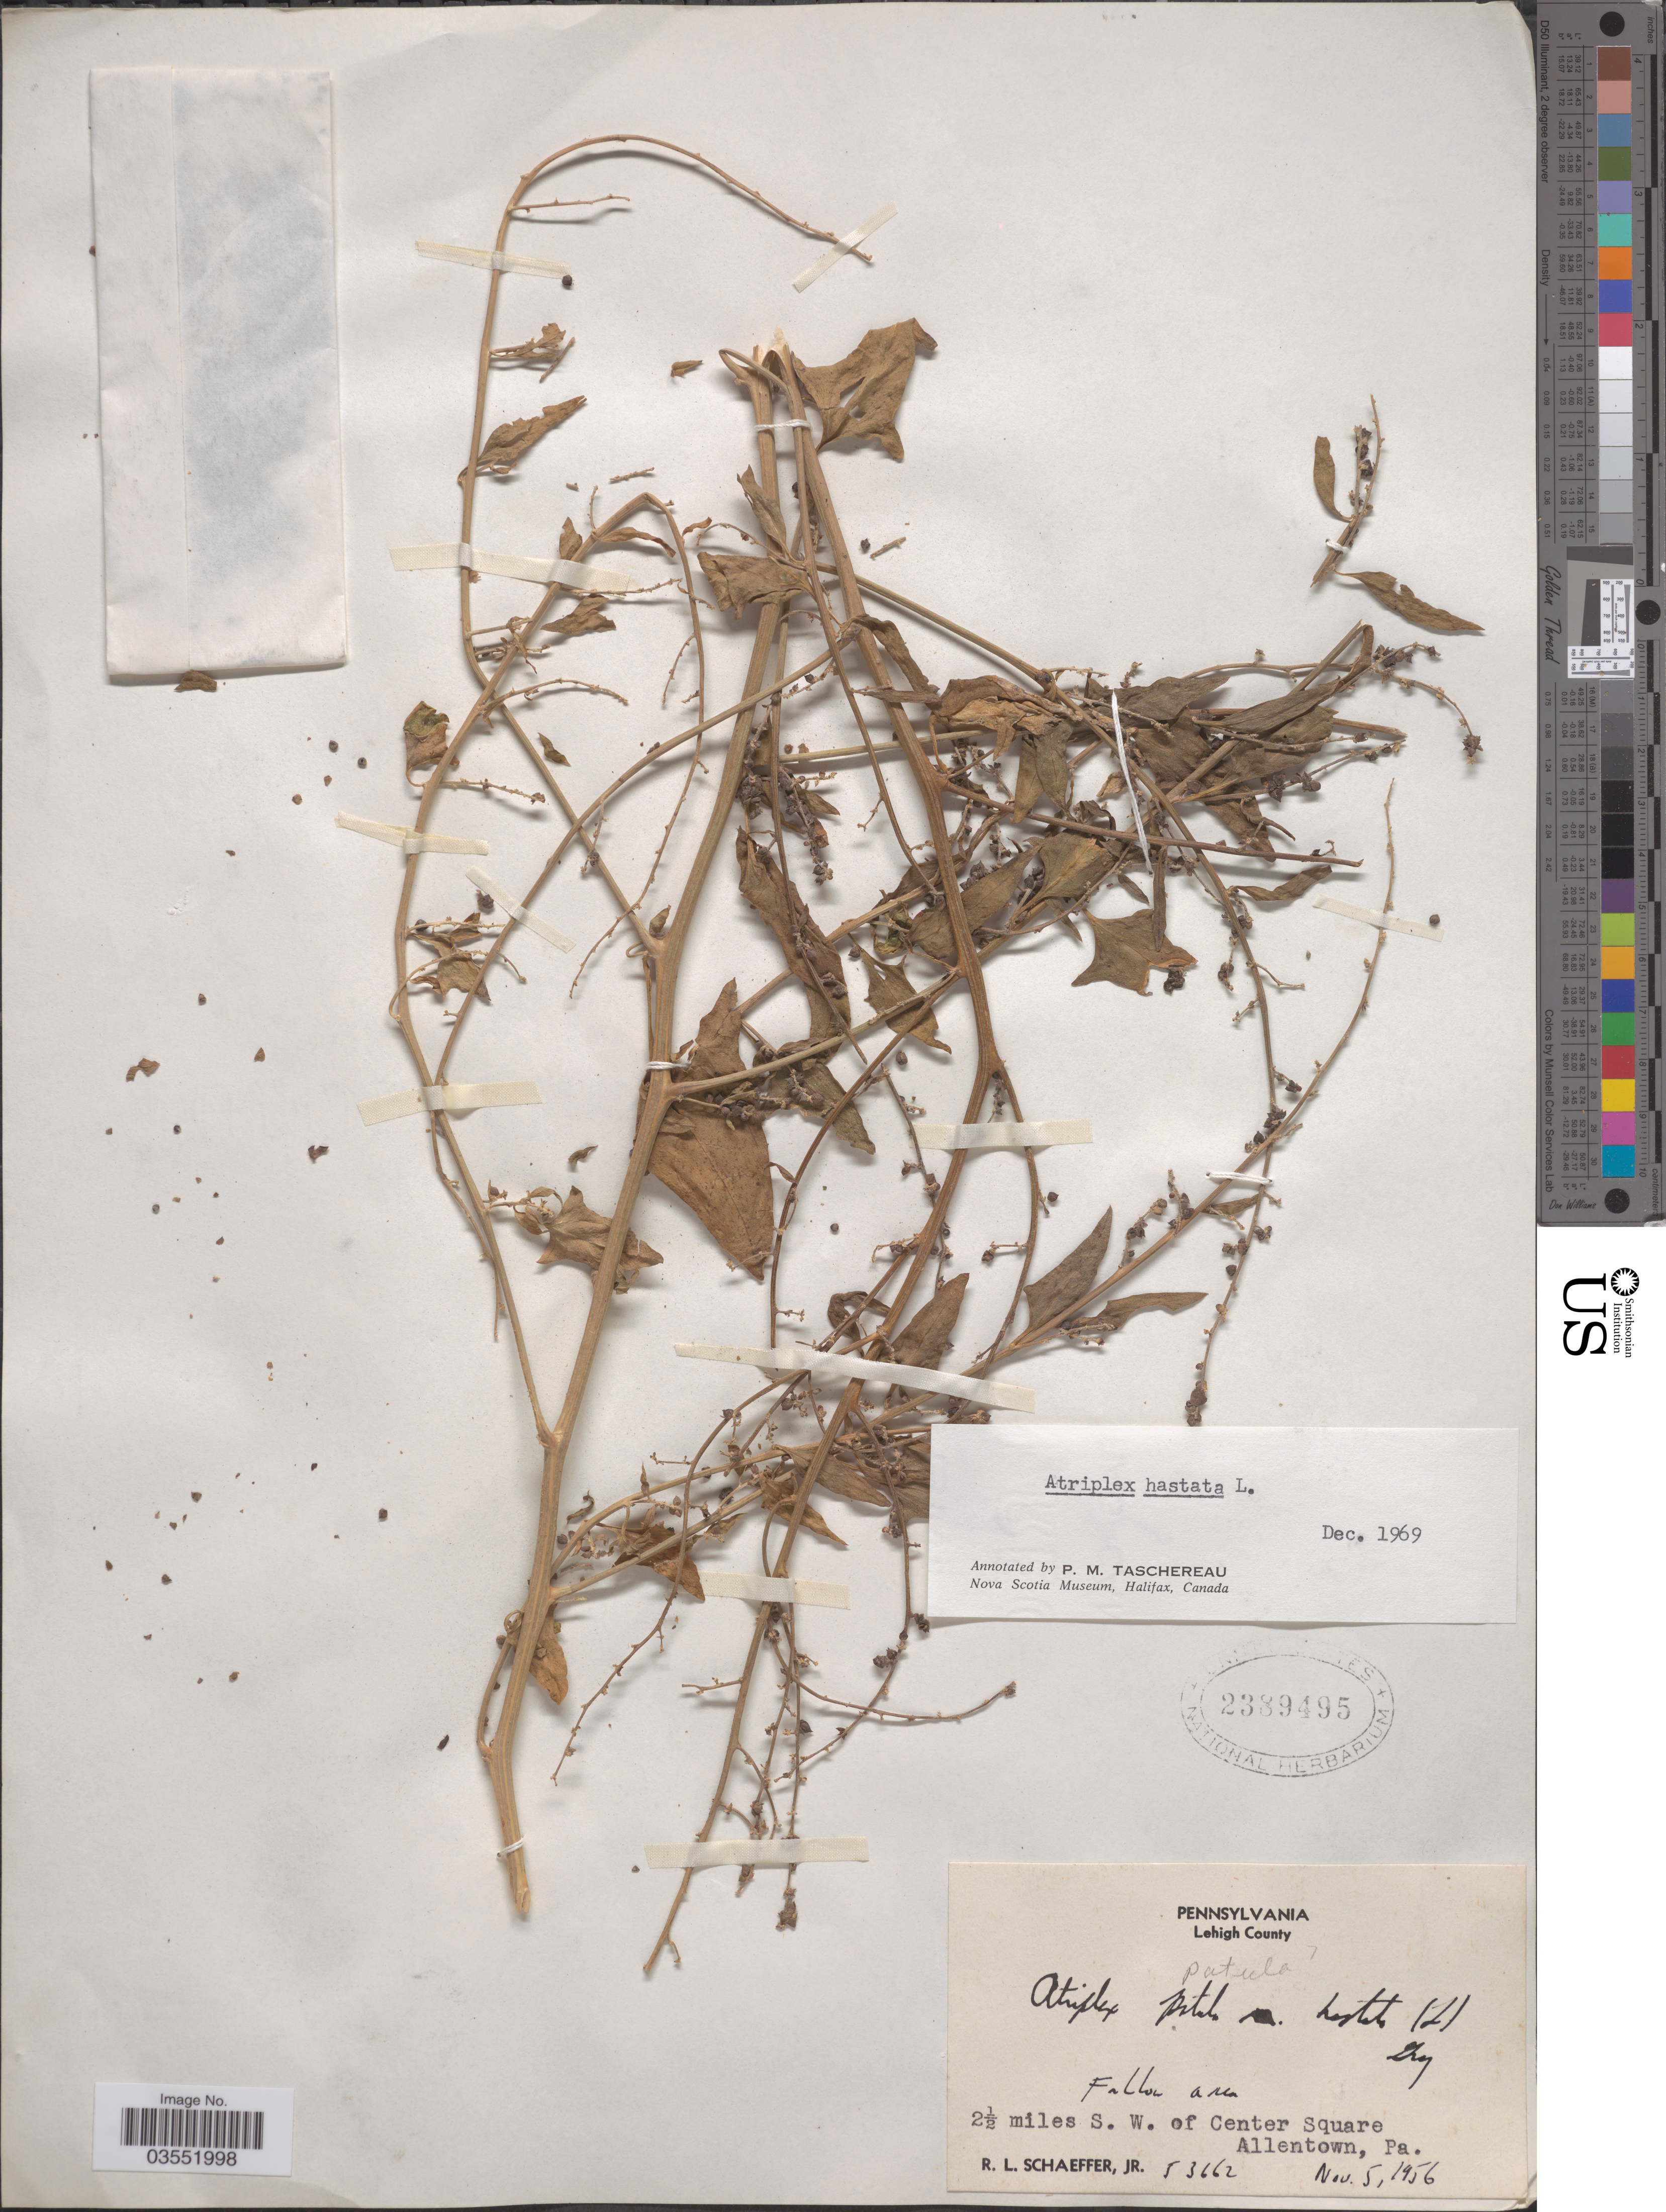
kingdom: Plantae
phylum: Tracheophyta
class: Magnoliopsida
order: Caryophyllales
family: Amaranthaceae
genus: Atriplex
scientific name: Atriplex hastata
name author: L.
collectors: R. L. Schaeffer Jr.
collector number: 53662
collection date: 1956-11-05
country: United States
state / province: Pennsylvania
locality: Lehigh County. 2½ miles S. W. of Center Square. Allentown.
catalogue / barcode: US 2389495